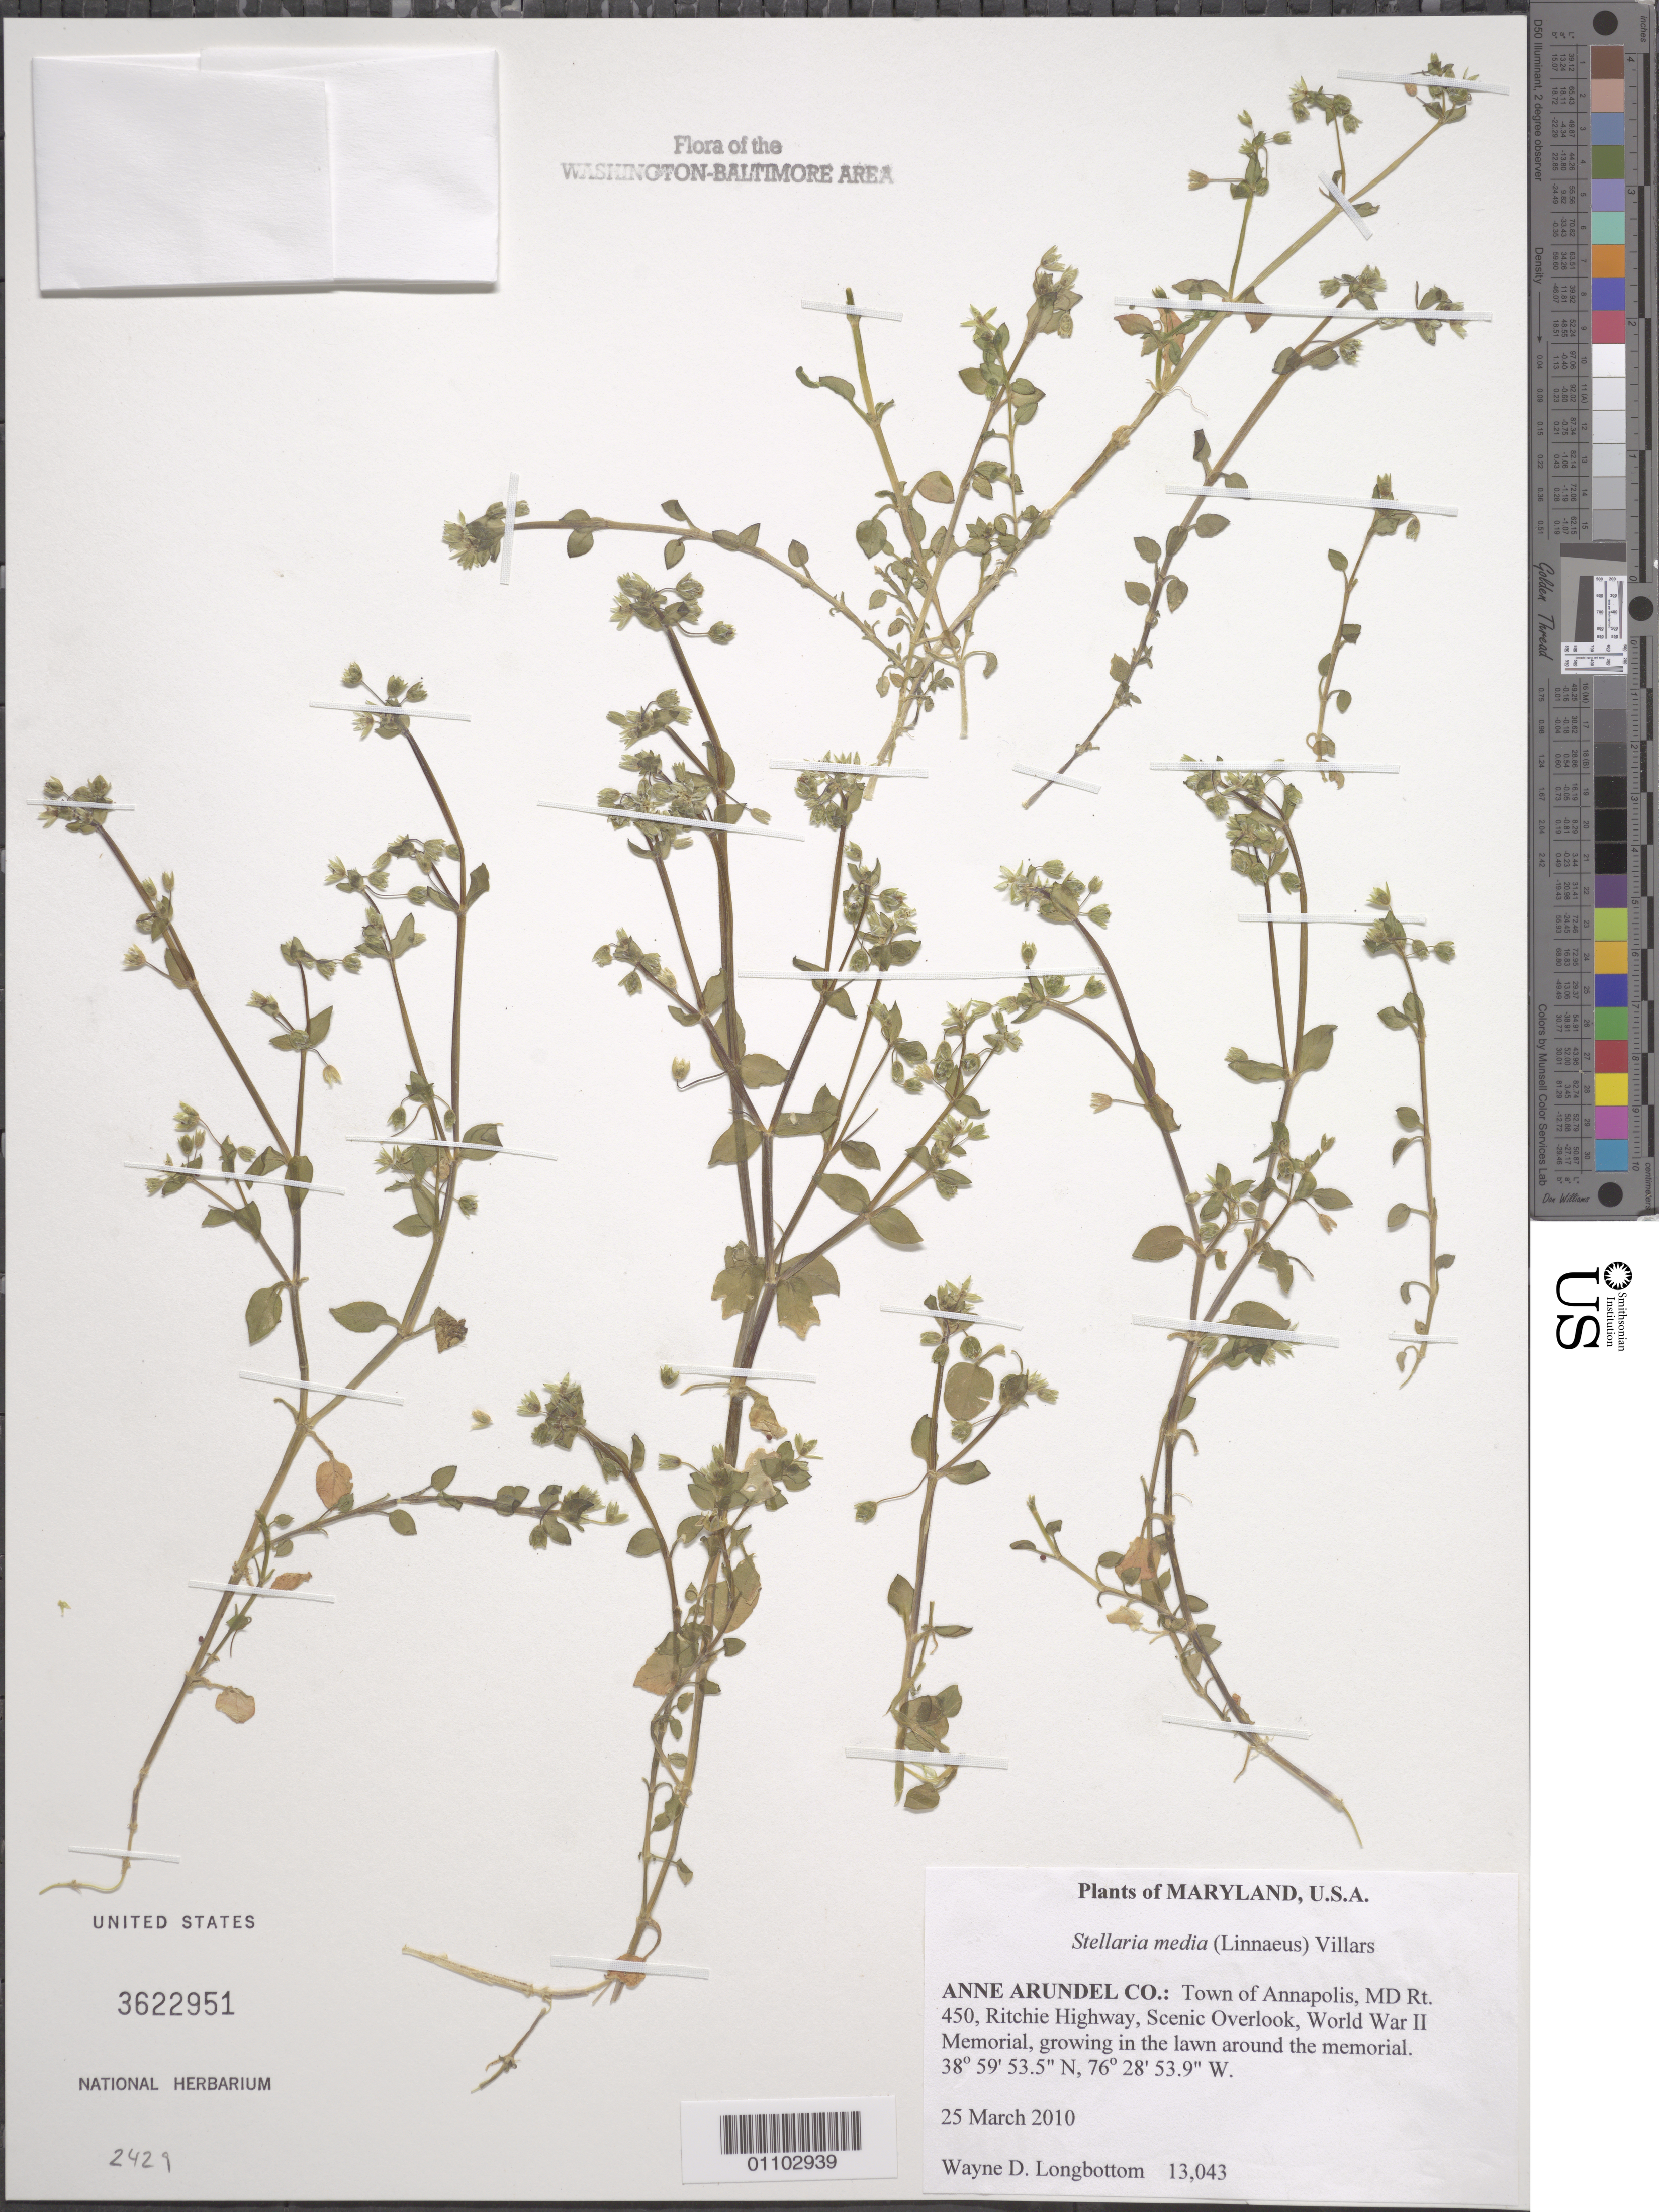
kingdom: Plantae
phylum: Tracheophyta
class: Magnoliopsida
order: Caryophyllales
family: Caryophyllaceae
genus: Stellaria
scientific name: Stellaria media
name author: (L.) Vill.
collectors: W. D. Longbottom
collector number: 13043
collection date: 2010-03-25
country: United States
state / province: Maryland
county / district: Anne Arundel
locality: Town of Annapolis, MD Rt. 450, Ritchie Highway, Scenic Overlook, World War II Memorial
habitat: Growing in the lawn around the memorial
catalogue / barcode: US 3622951